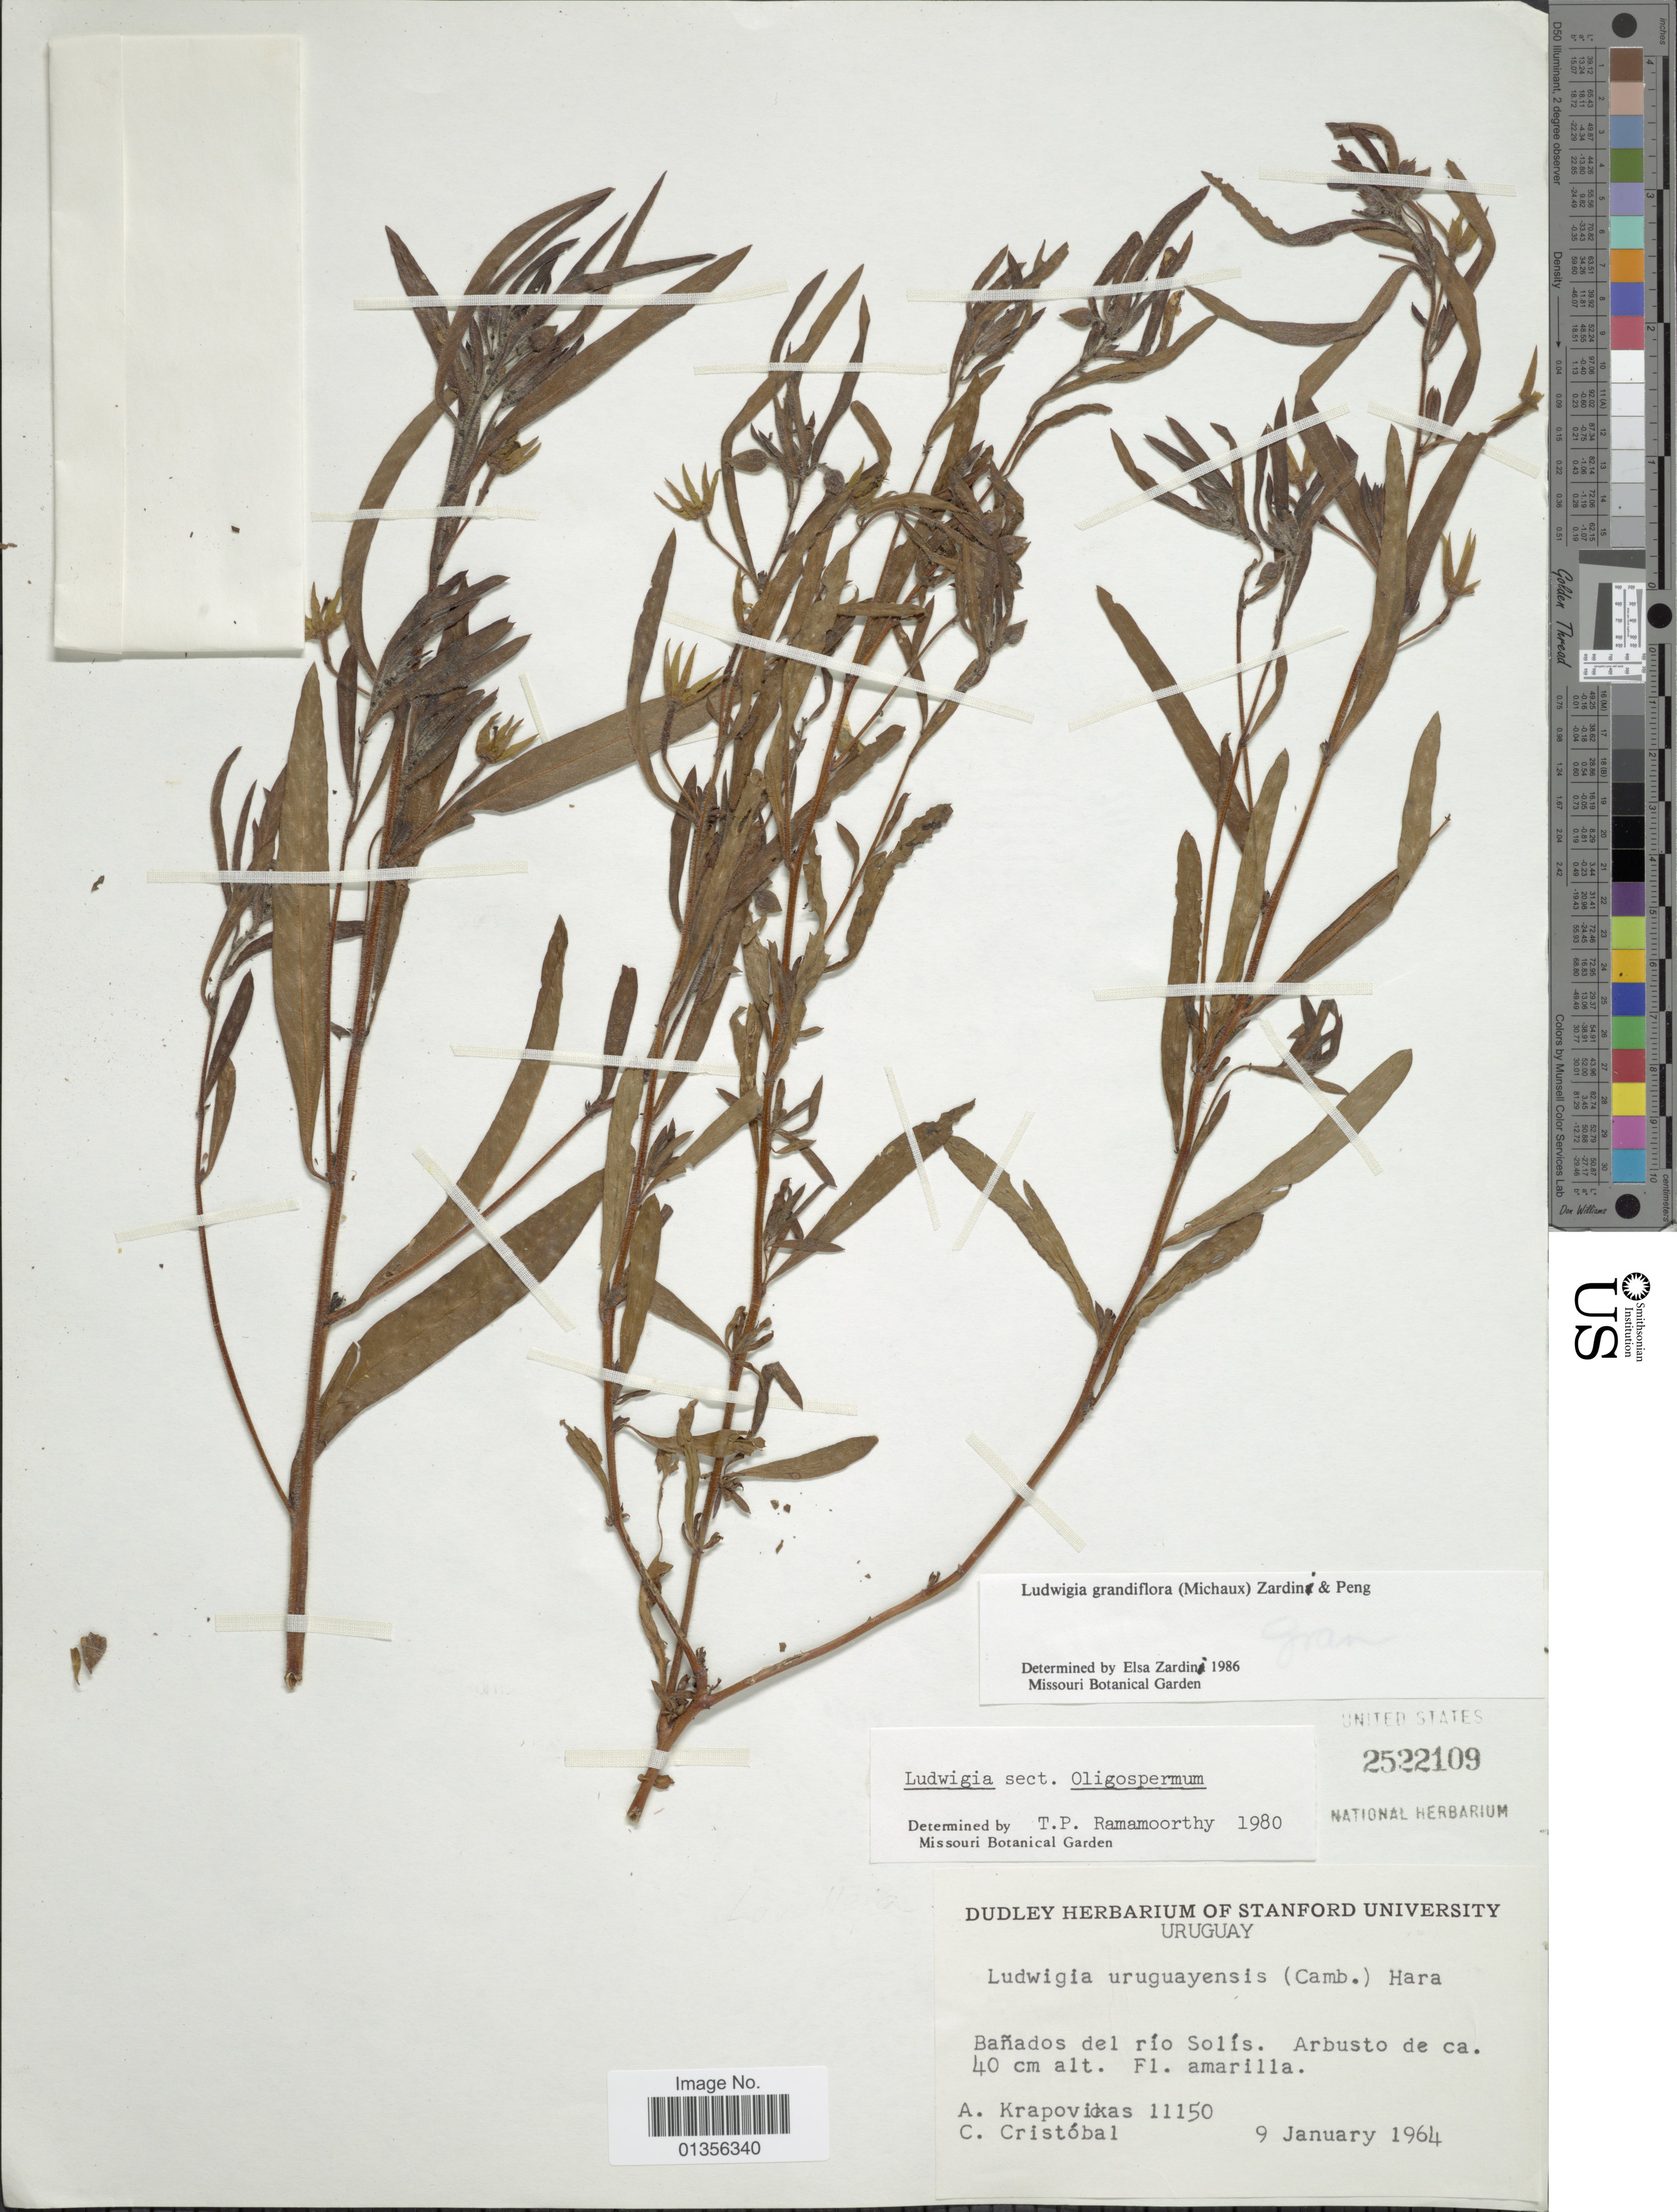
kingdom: Plantae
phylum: Tracheophyta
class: Magnoliopsida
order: Myrtales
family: Onagraceae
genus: Ludwigia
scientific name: Ludwigia grandiflora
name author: (Michx.) Greuter & Burdet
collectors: A. Krapovickas & C. Cristóbal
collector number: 11150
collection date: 1964-01-09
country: Uruguay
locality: Bañados del río Solís.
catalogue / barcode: US 2522109